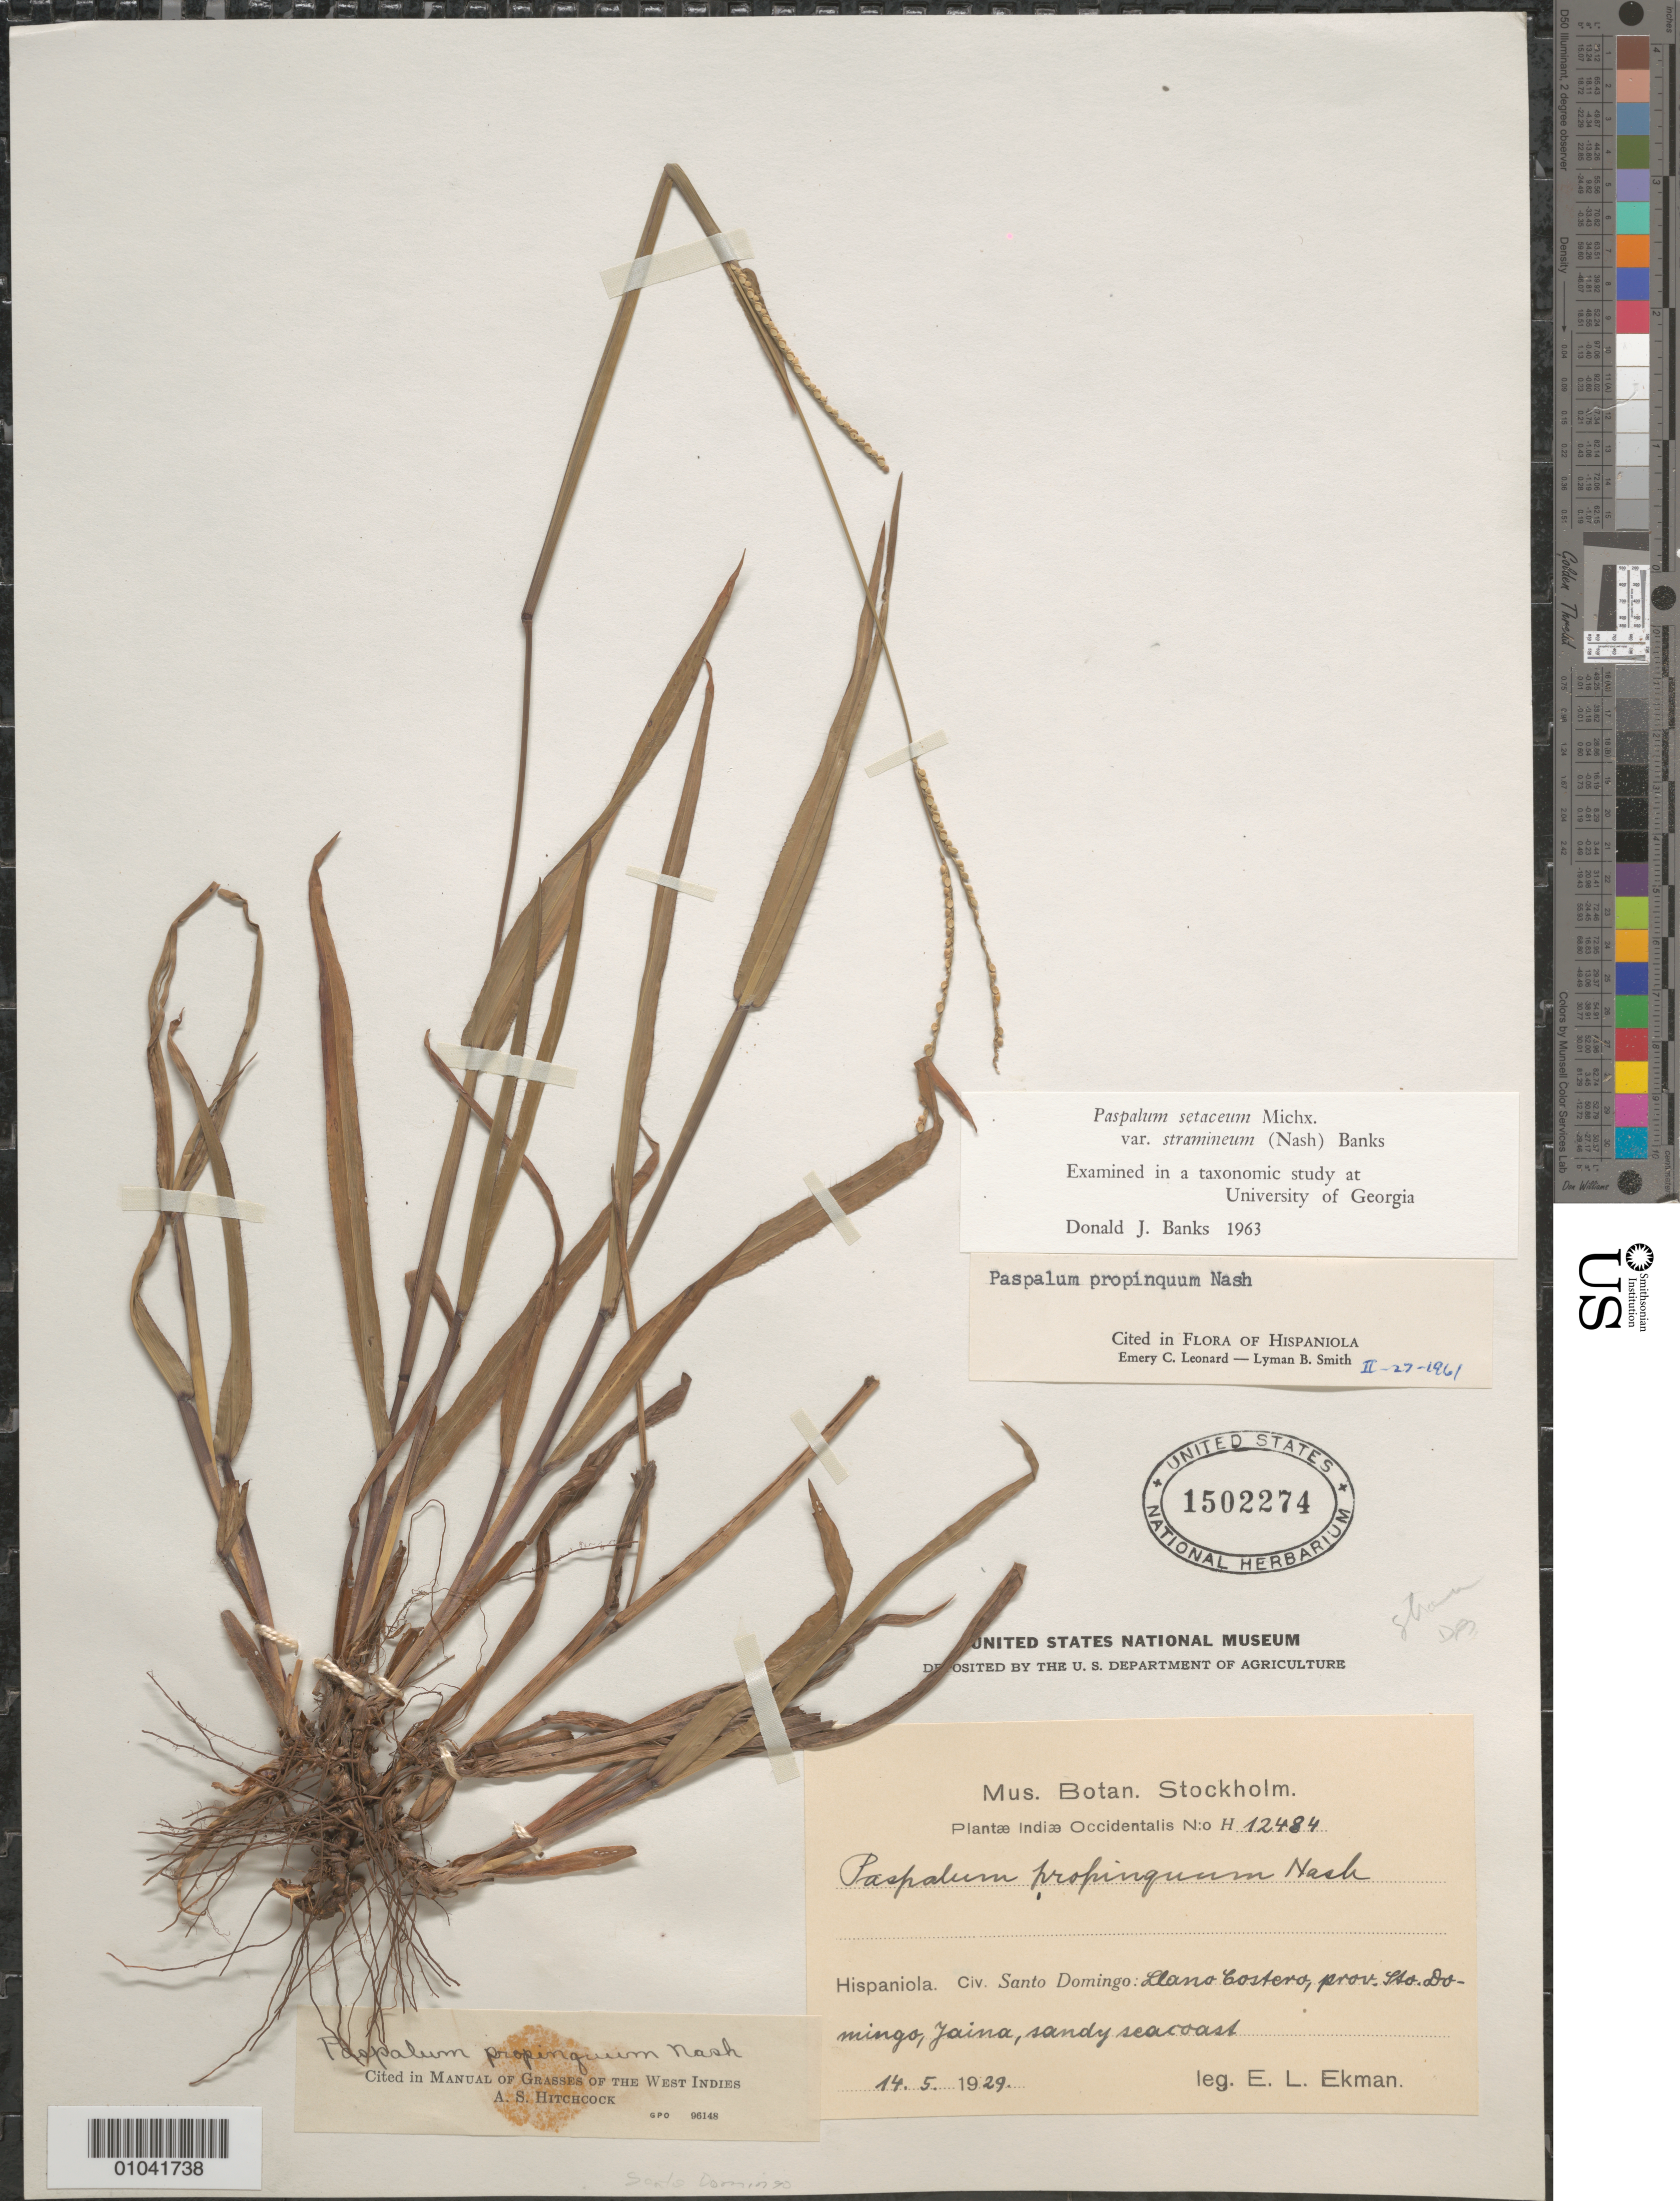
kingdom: Plantae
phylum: Tracheophyta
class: Liliopsida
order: Poales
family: Poaceae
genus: Paspalum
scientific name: Paspalum setaceum var. stramineum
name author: (Nash) D.J. Banks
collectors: E. L. Ekman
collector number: H 12484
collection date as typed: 14 May 1929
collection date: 1929-05-14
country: Dominican Republic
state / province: Distrito Nacional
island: Hispaniola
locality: Santo Domingo, Llano Costero, Jaina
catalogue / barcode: US 1502274